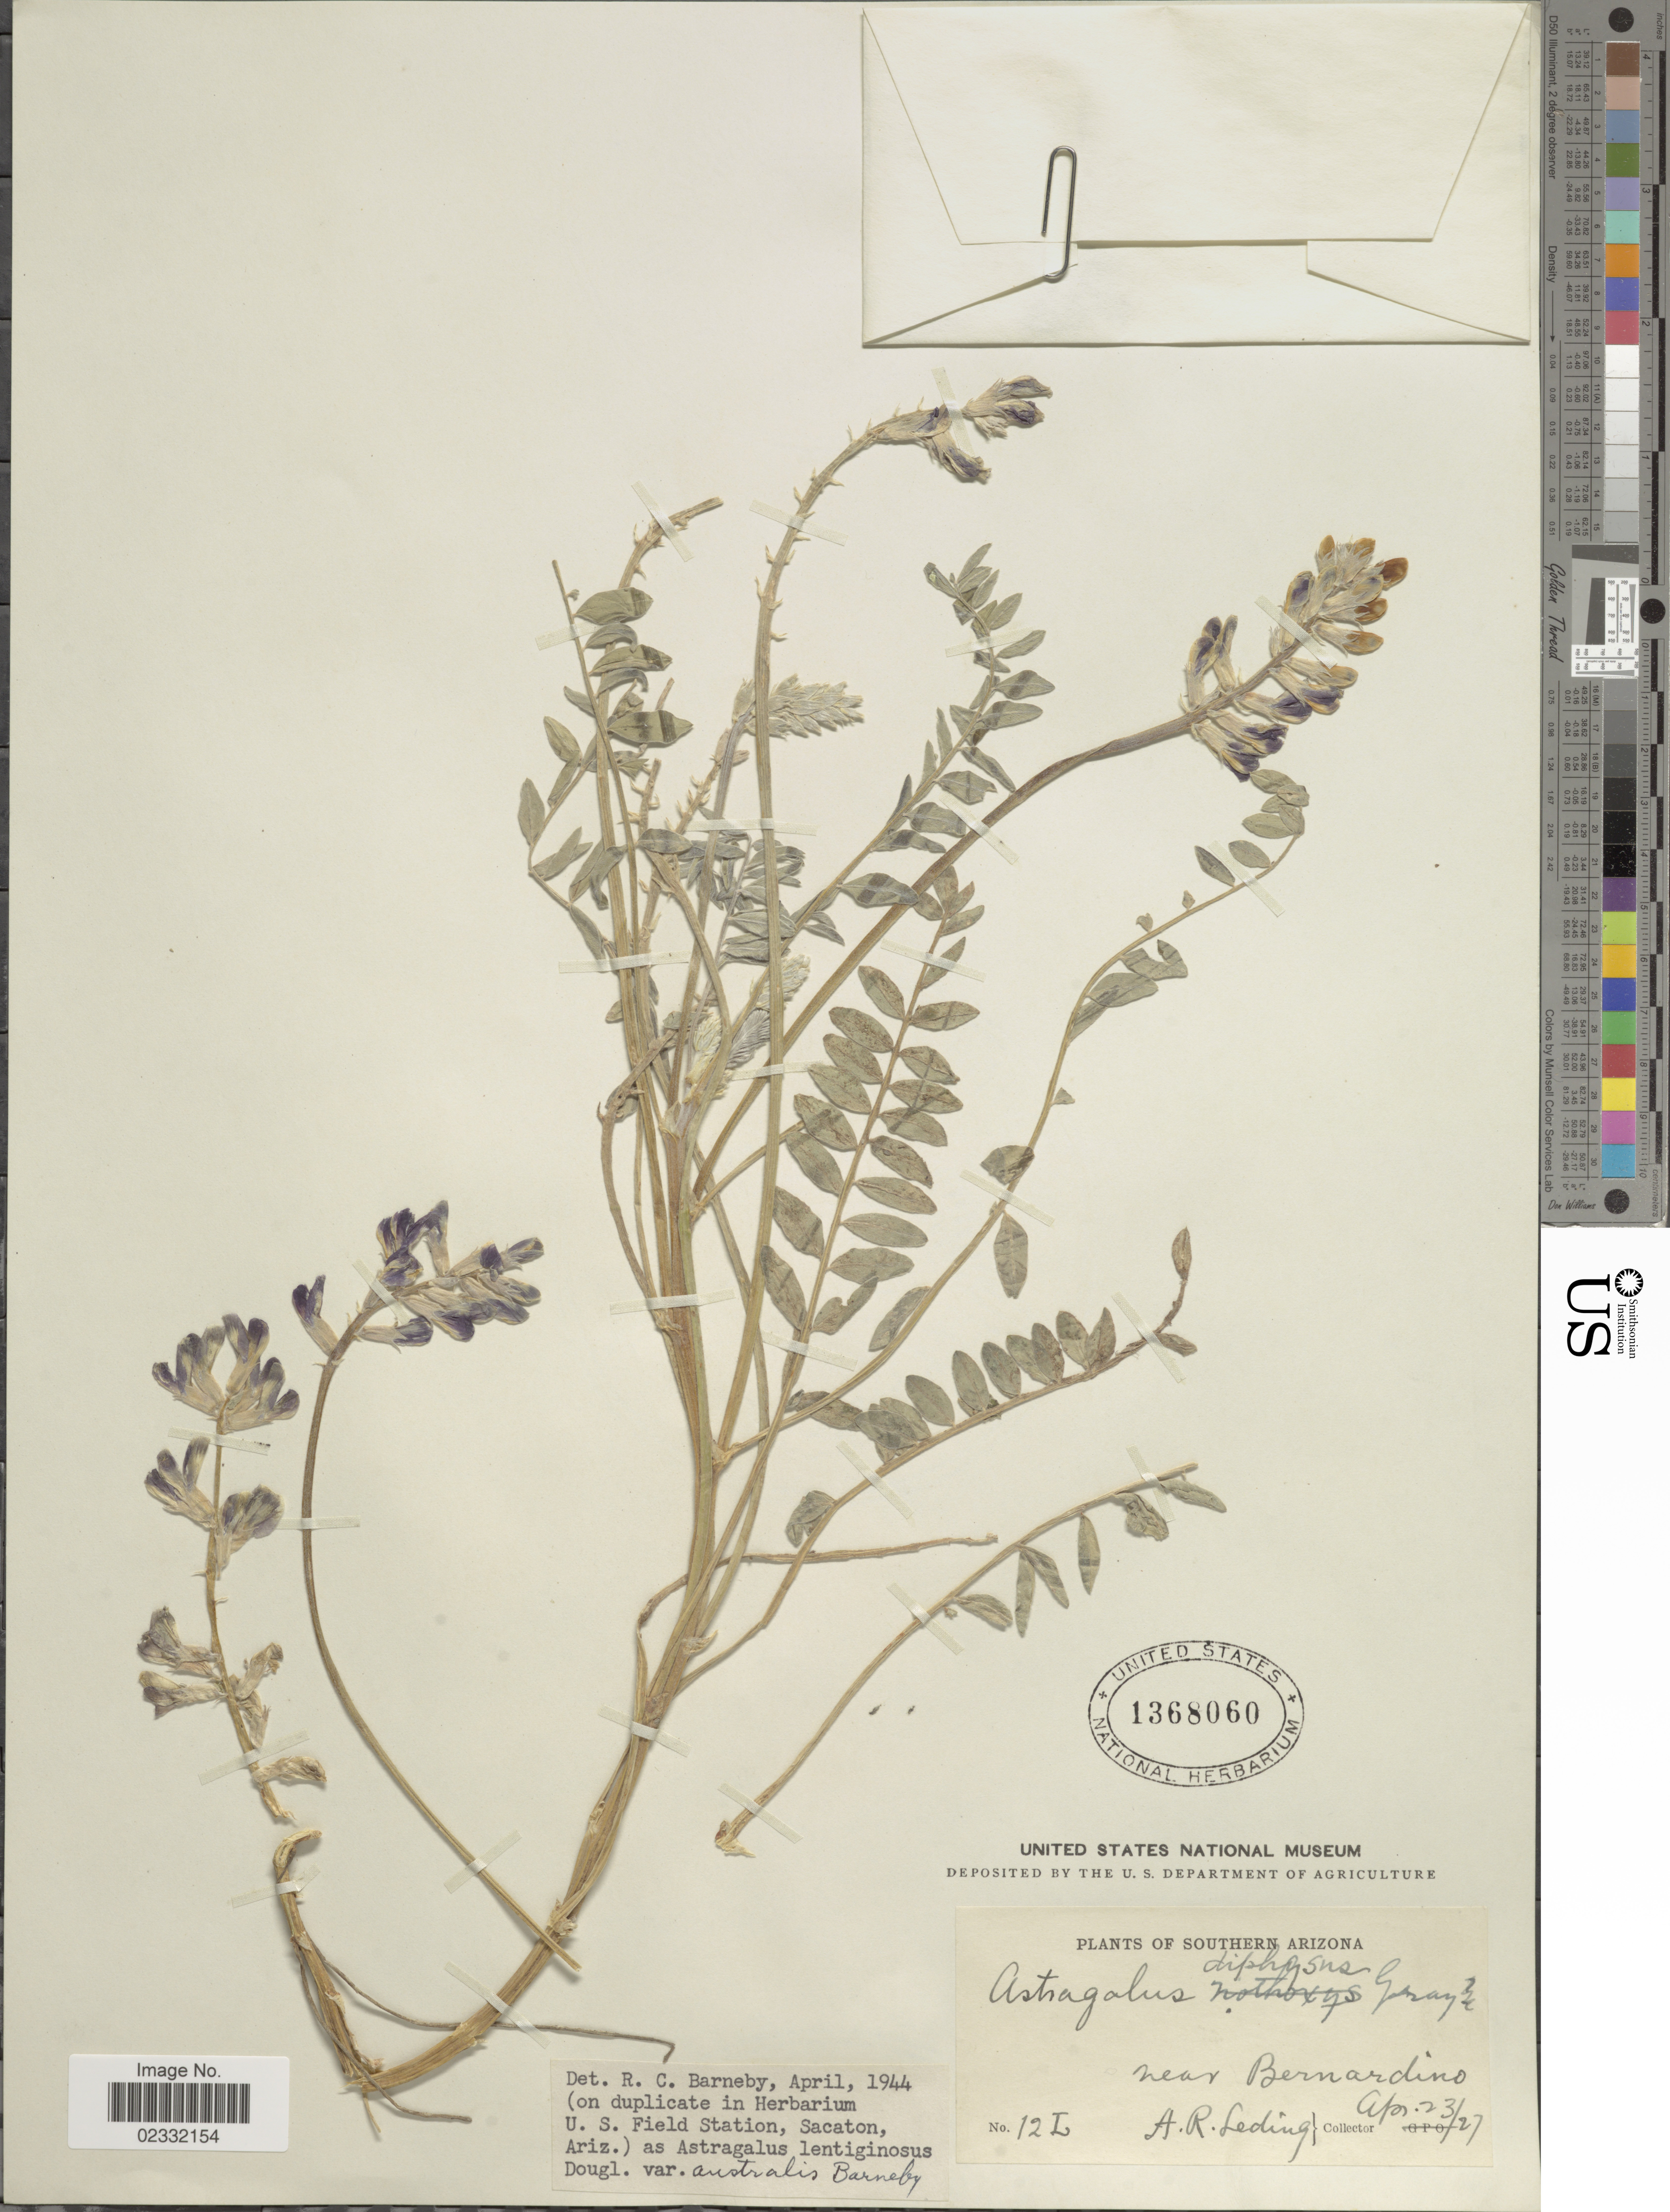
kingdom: Plantae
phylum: Tracheophyta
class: Magnoliopsida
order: Fabales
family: Fabaceae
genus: Astragalus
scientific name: Astragalus lentiginosus var. australis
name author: Barneby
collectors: A. Leding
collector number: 12L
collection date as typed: Transcribed d/m/y: 23/4/27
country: United States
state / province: Arizona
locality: Southern Arizona, near Bernardino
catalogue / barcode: US 1368060